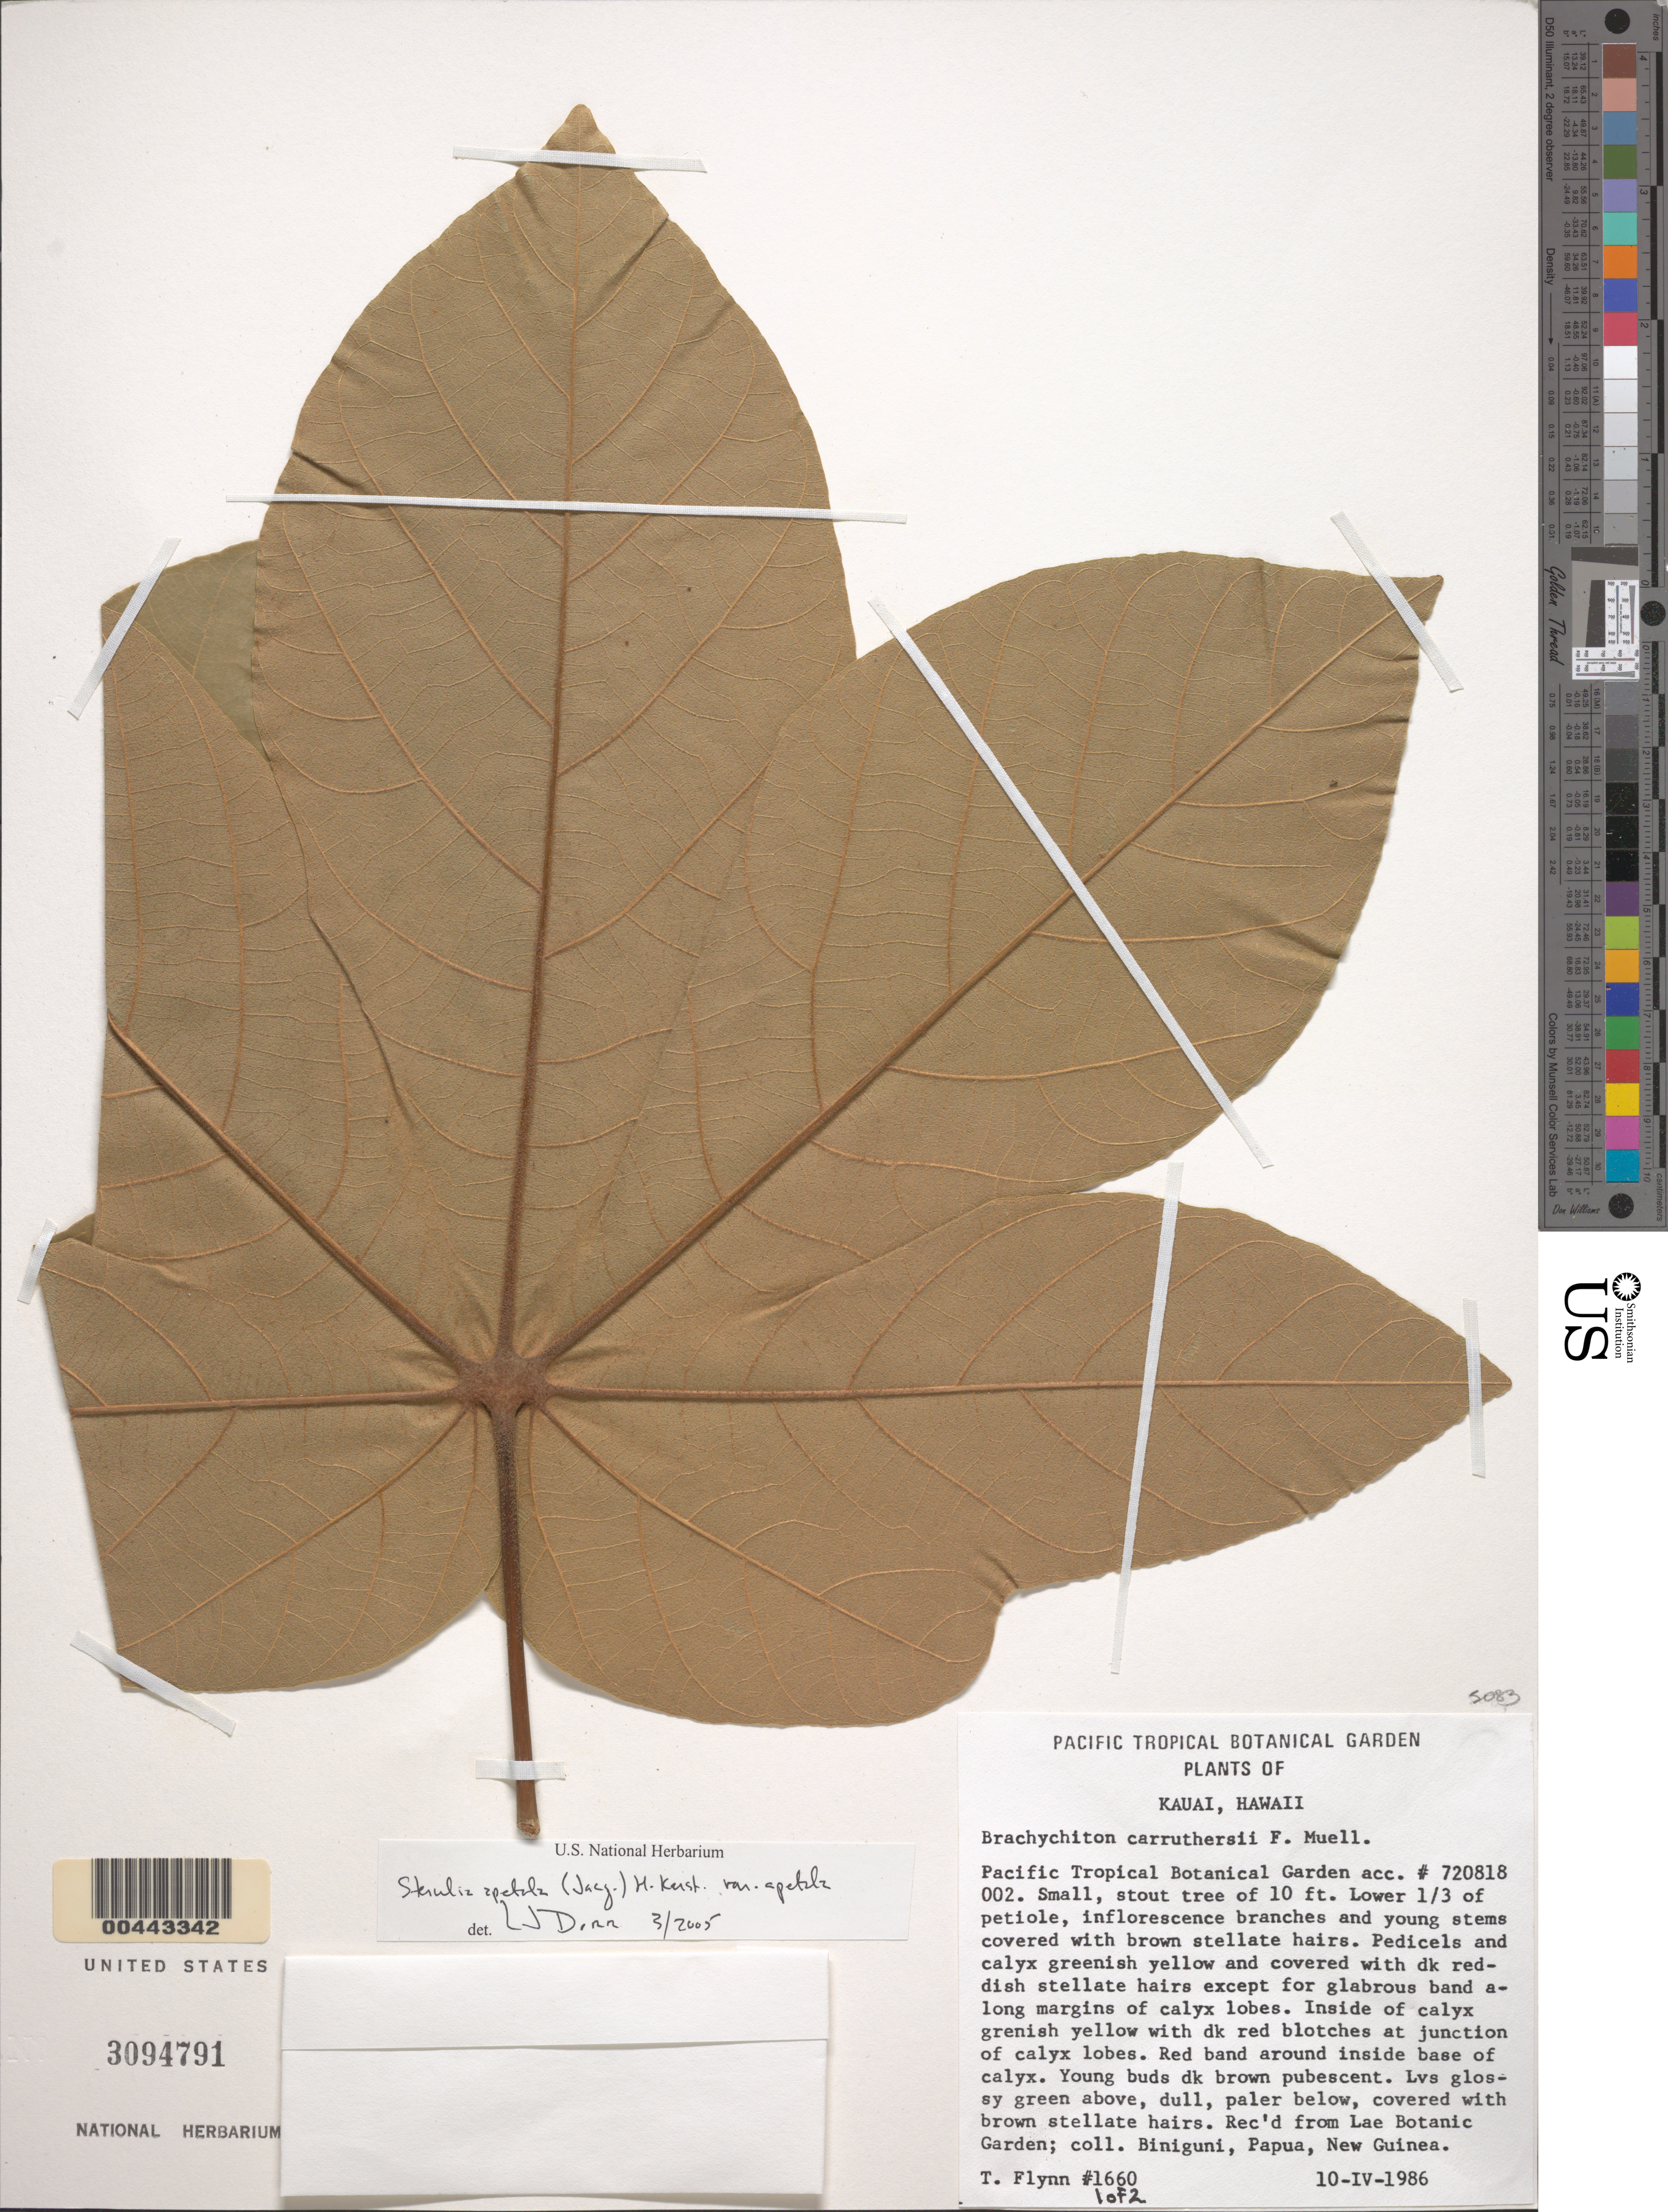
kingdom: Plantae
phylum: Tracheophyta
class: Magnoliopsida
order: Malvales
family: Malvaceae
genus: Sterculia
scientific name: Sterculia apetala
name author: (Jacq.) H. Karst.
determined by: Dorr, L. J., (BOT), Smithsonian Institution - National Museum of Natural History (UNITED STATES)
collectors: T. W. Flynn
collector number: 1660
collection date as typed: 10 Apr 1986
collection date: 1986-04-10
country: United States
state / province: Hawaii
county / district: Kauai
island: Kaua'i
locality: Pacific Tropical Botanical Garden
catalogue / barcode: US 3094791